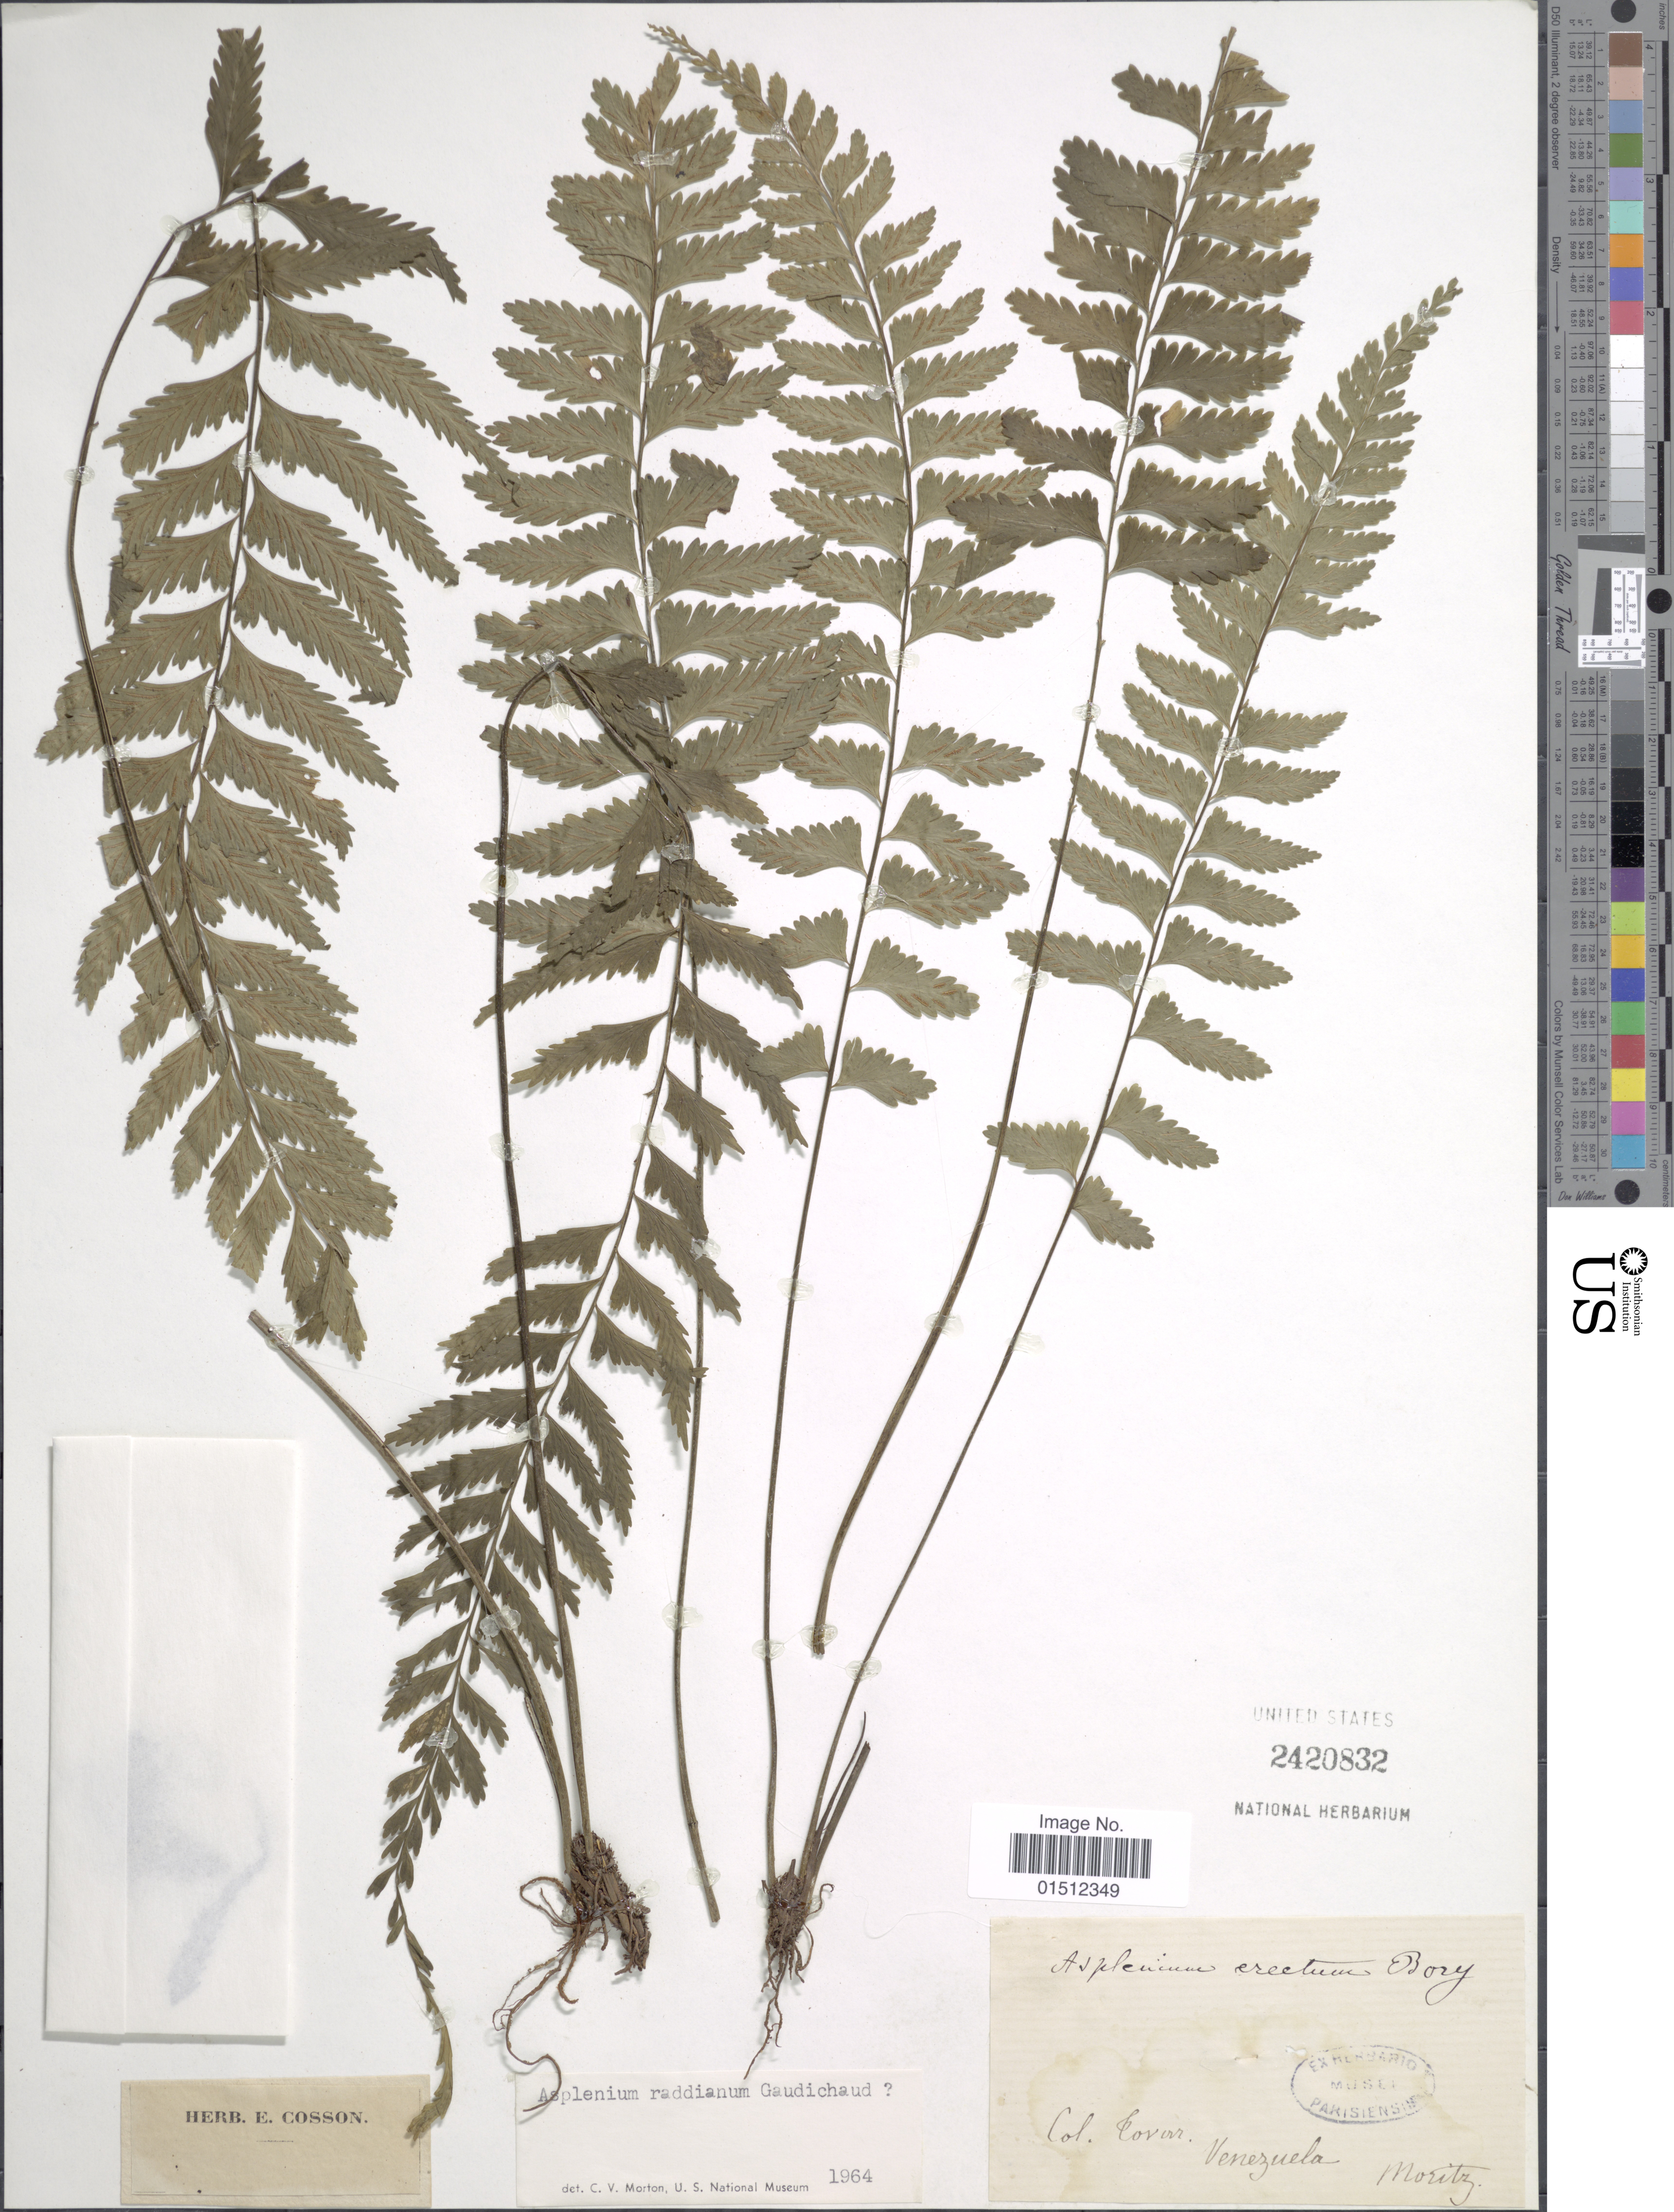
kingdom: Plantae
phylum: Tracheophyta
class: Polypodiopsida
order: Polypodiales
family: Aspleniaceae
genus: Asplenium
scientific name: Asplenium raddianum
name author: Gaudich.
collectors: Moritz, --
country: Venezuela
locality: Col.Tovar, Venezuela.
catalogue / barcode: US 2420832